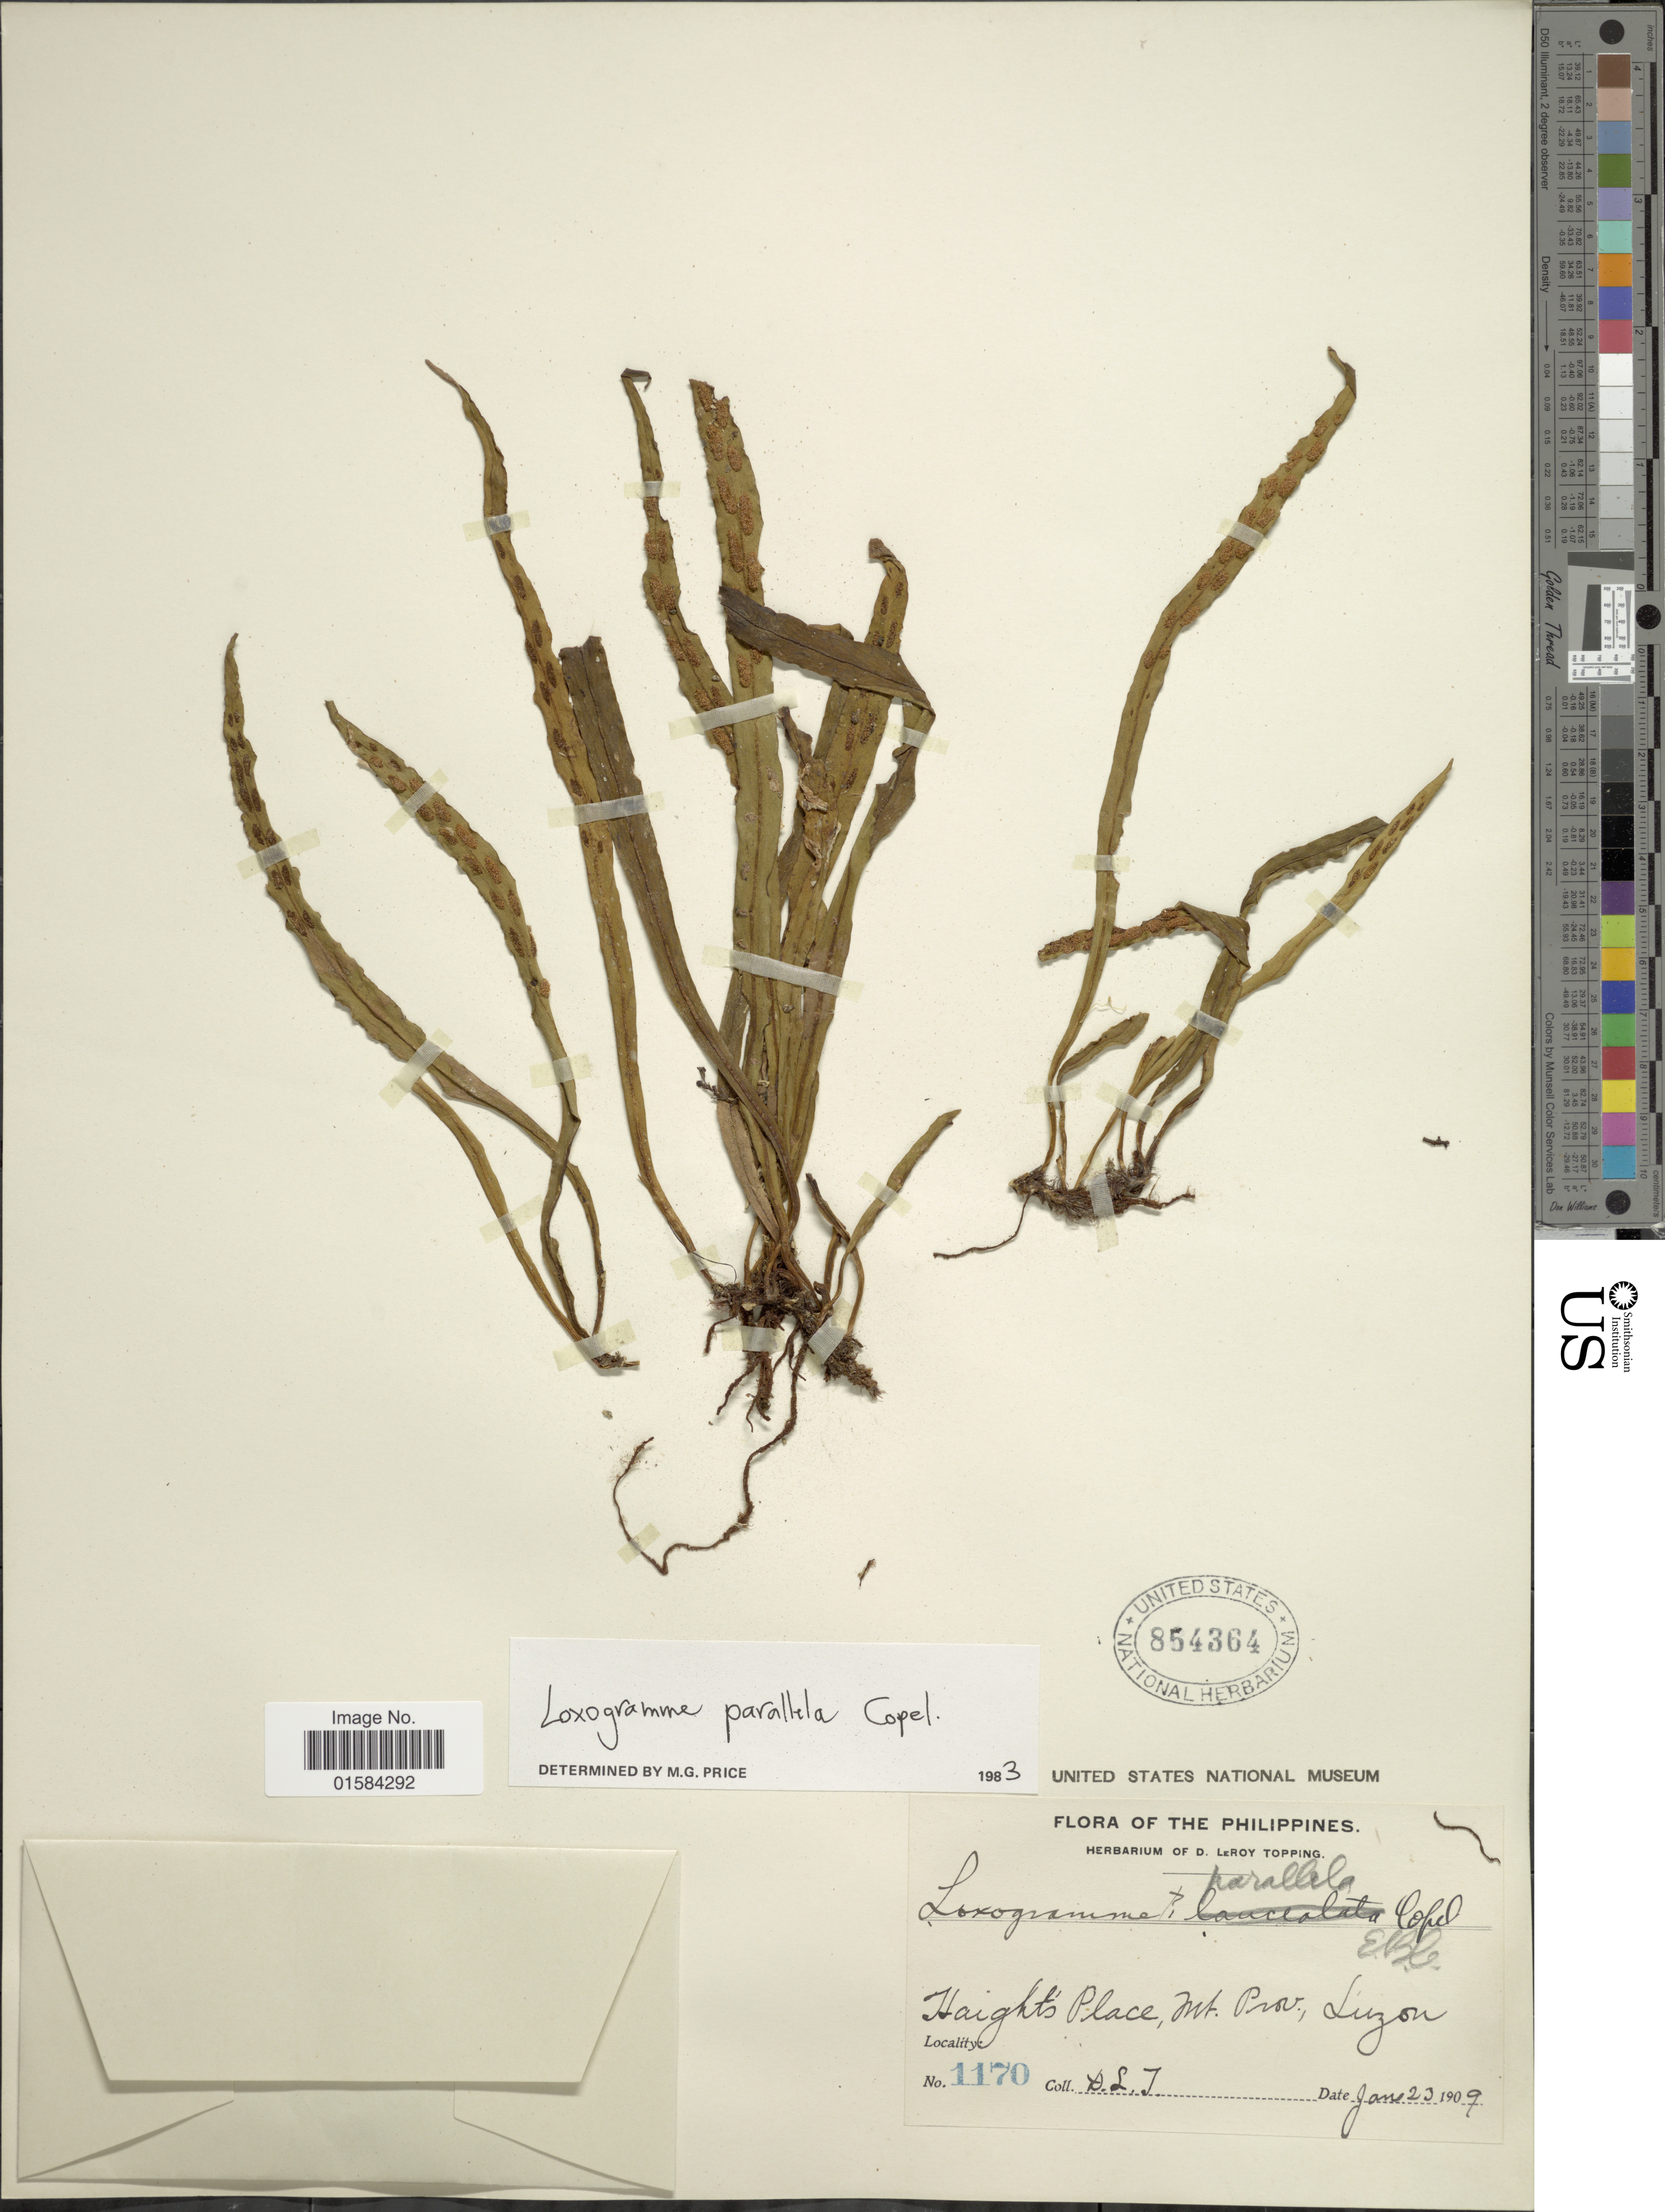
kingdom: Plantae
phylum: Tracheophyta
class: Polypodiopsida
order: Polypodiales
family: Polypodiaceae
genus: Loxogramme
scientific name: Loxogramme parallela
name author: Copel.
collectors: D. L. Topping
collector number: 1170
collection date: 1909-01-23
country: Philippines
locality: Haights Place, Mt. Prov., Luzon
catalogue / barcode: US 854364